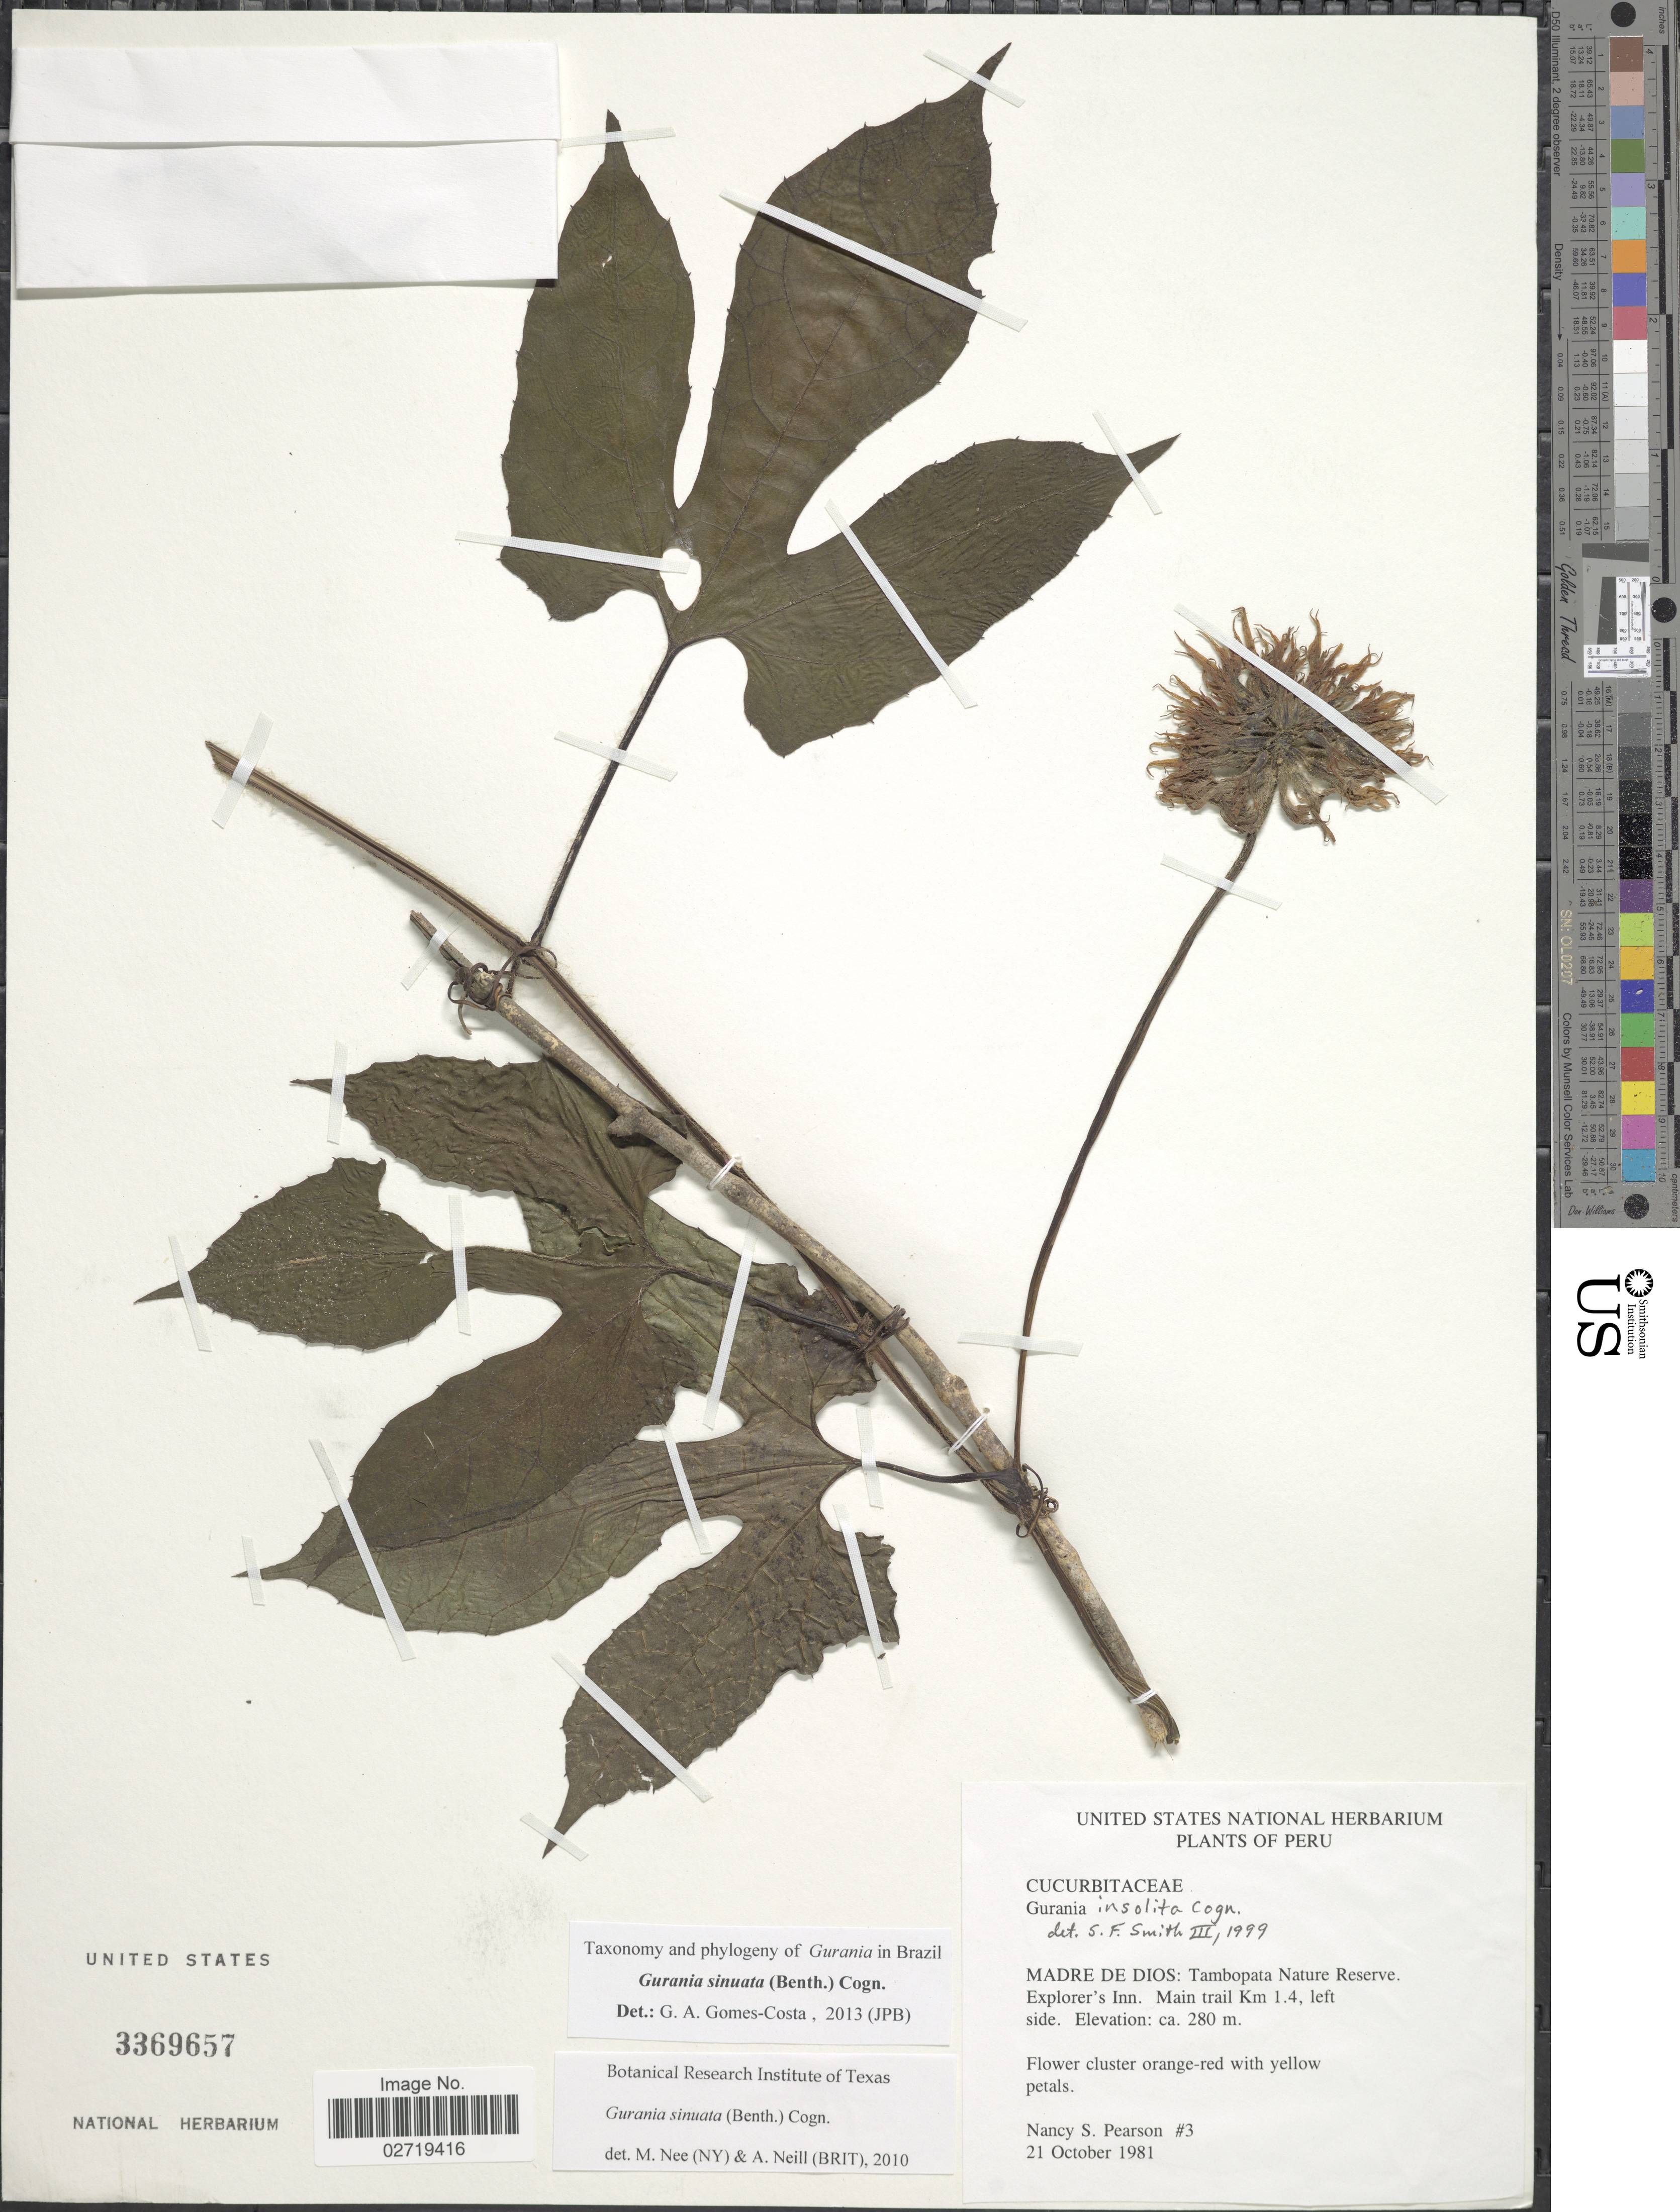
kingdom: Plantae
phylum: Tracheophyta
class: Magnoliopsida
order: Cucurbitales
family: Cucurbitaceae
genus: Gurania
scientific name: Gurania sinuata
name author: (Benth.) Cogn.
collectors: N. S. Pearson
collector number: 3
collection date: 1981-10-21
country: Peru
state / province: Madre de Dios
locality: Tambopata Nature Reserve, Explorer's Inn. Main trail Km 1.4 left side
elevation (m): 280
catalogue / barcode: US 3369657